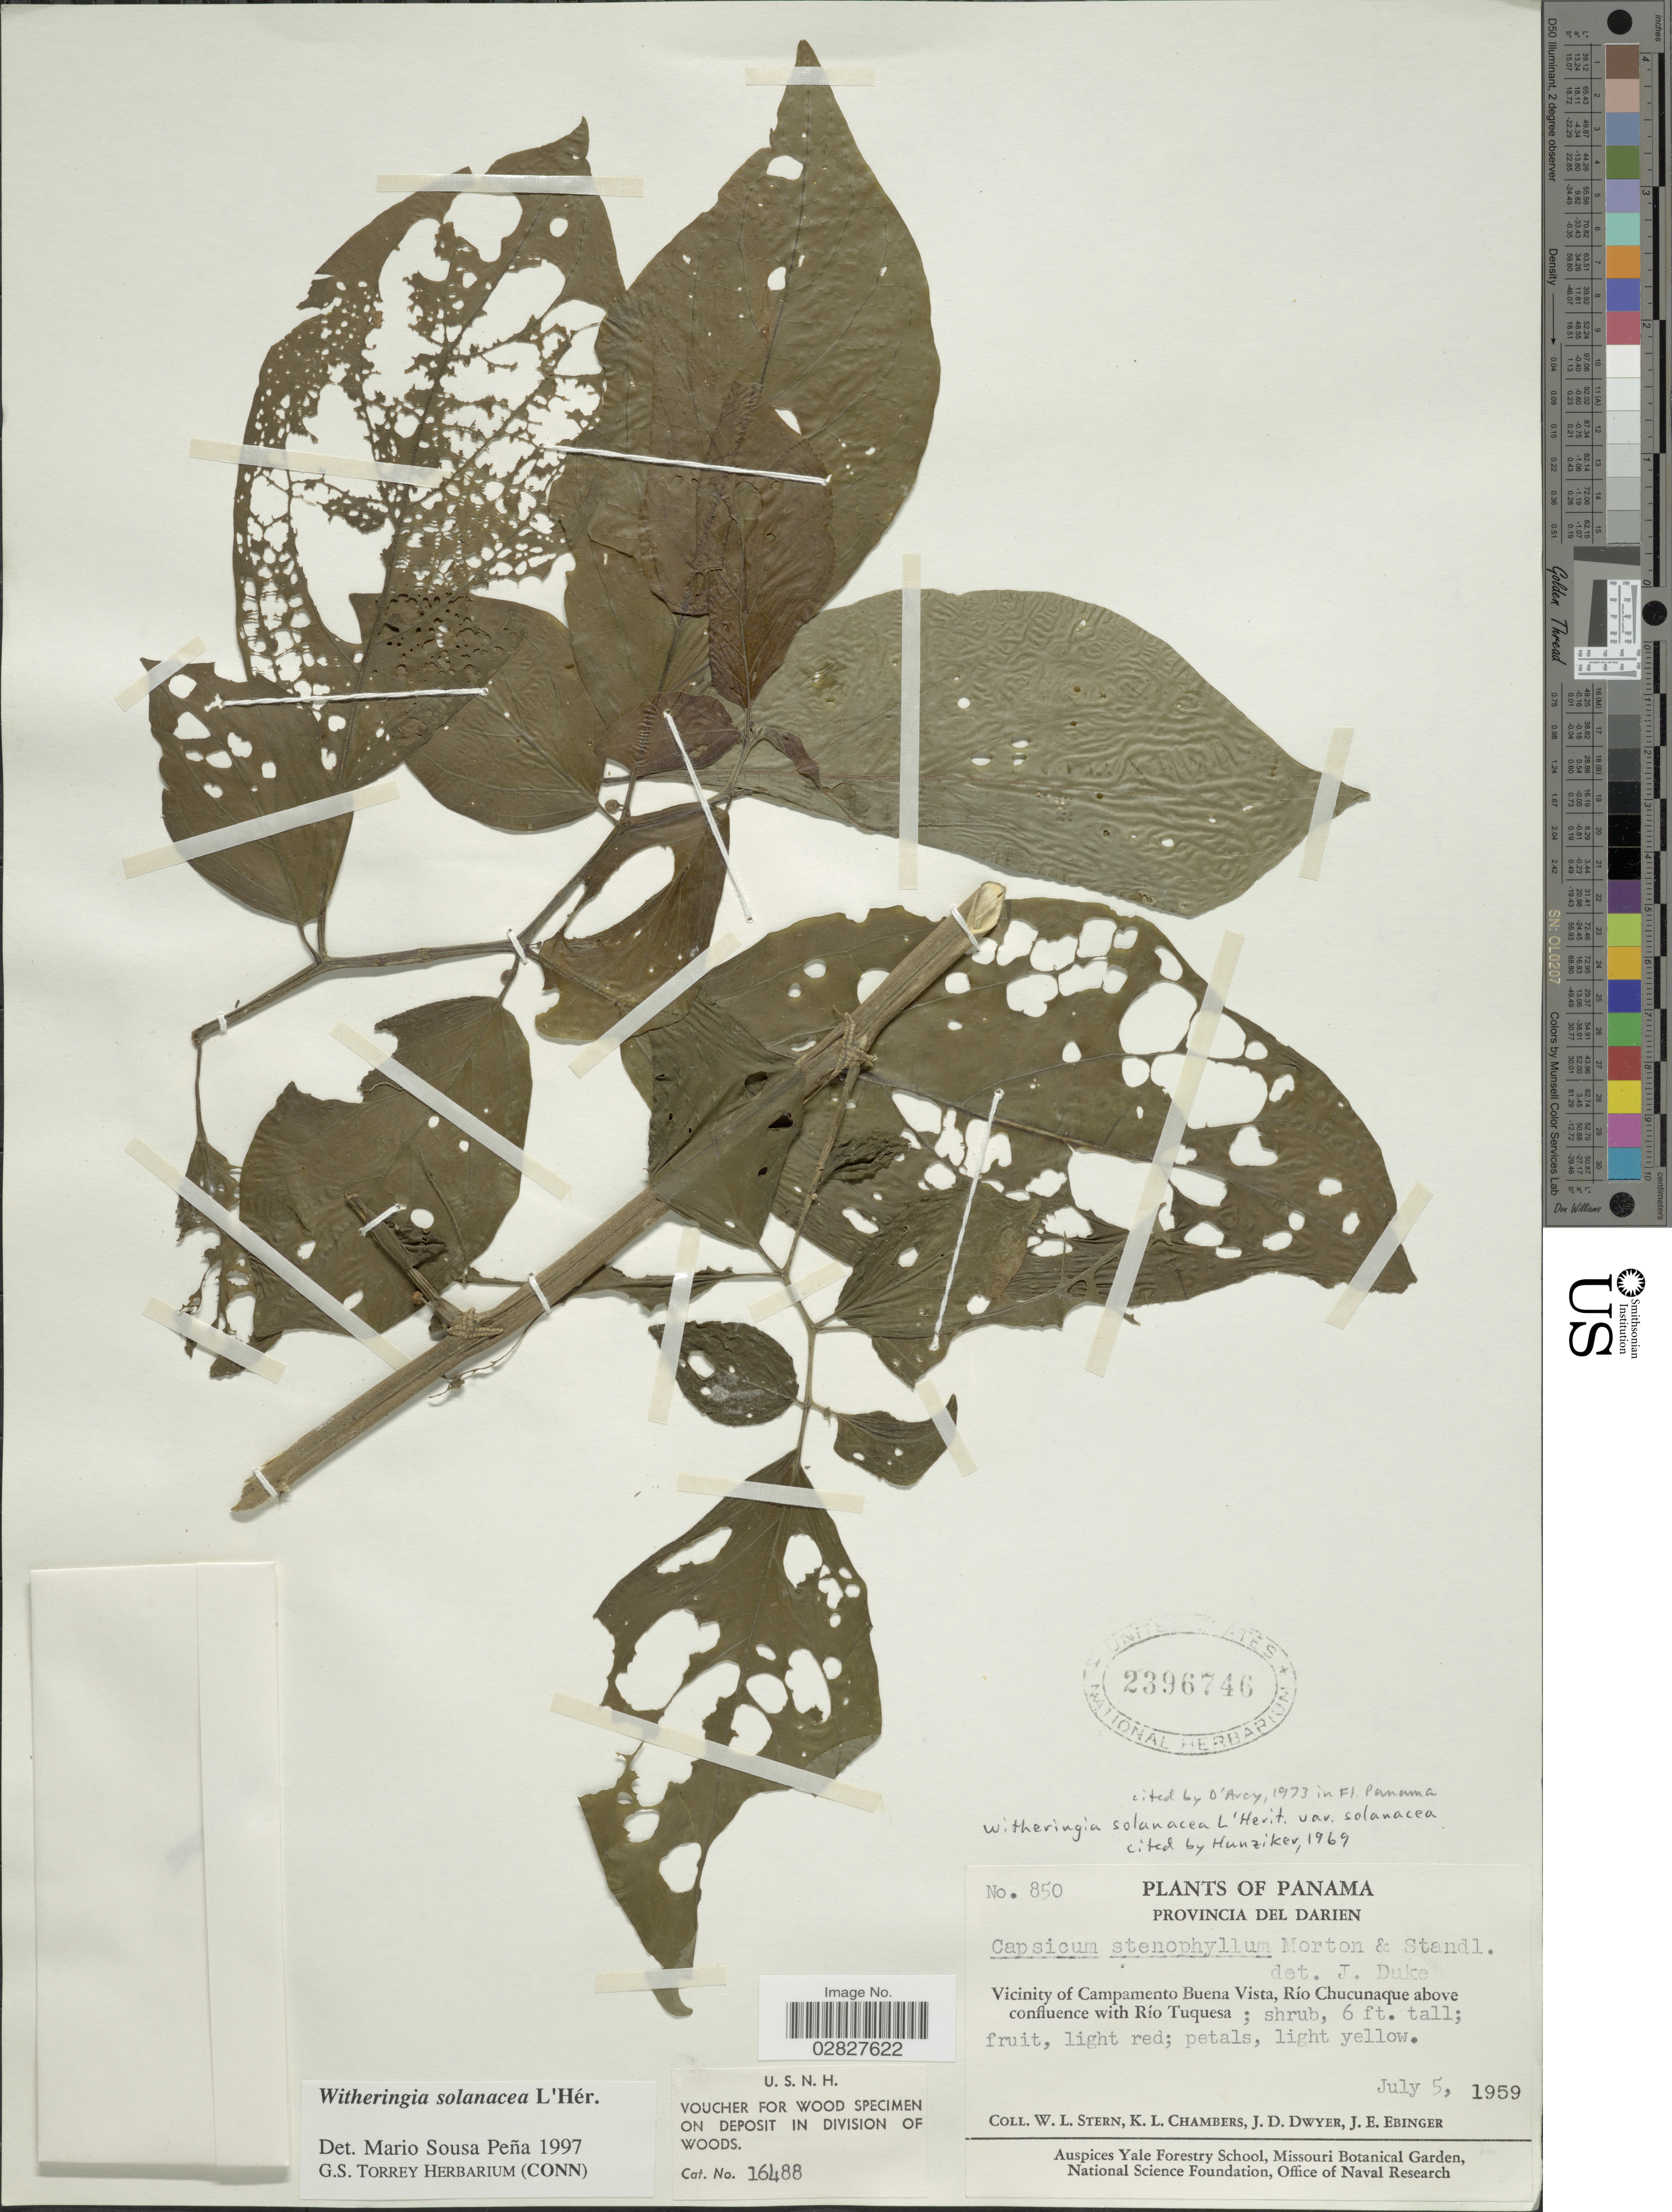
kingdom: Plantae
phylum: Tracheophyta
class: Magnoliopsida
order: Solanales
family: Solanaceae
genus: Witheringia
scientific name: Witheringia solanacea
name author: L'Hér.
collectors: W. L. Stern, K. Chambers, J. D. Dwyer & J. Ebinger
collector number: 850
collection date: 1959-07-05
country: Panama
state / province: Darién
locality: Vicinity of Campamento Buena Vista, Río Chucunaque above confluence with Río Tuquesa.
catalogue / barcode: US 2396746